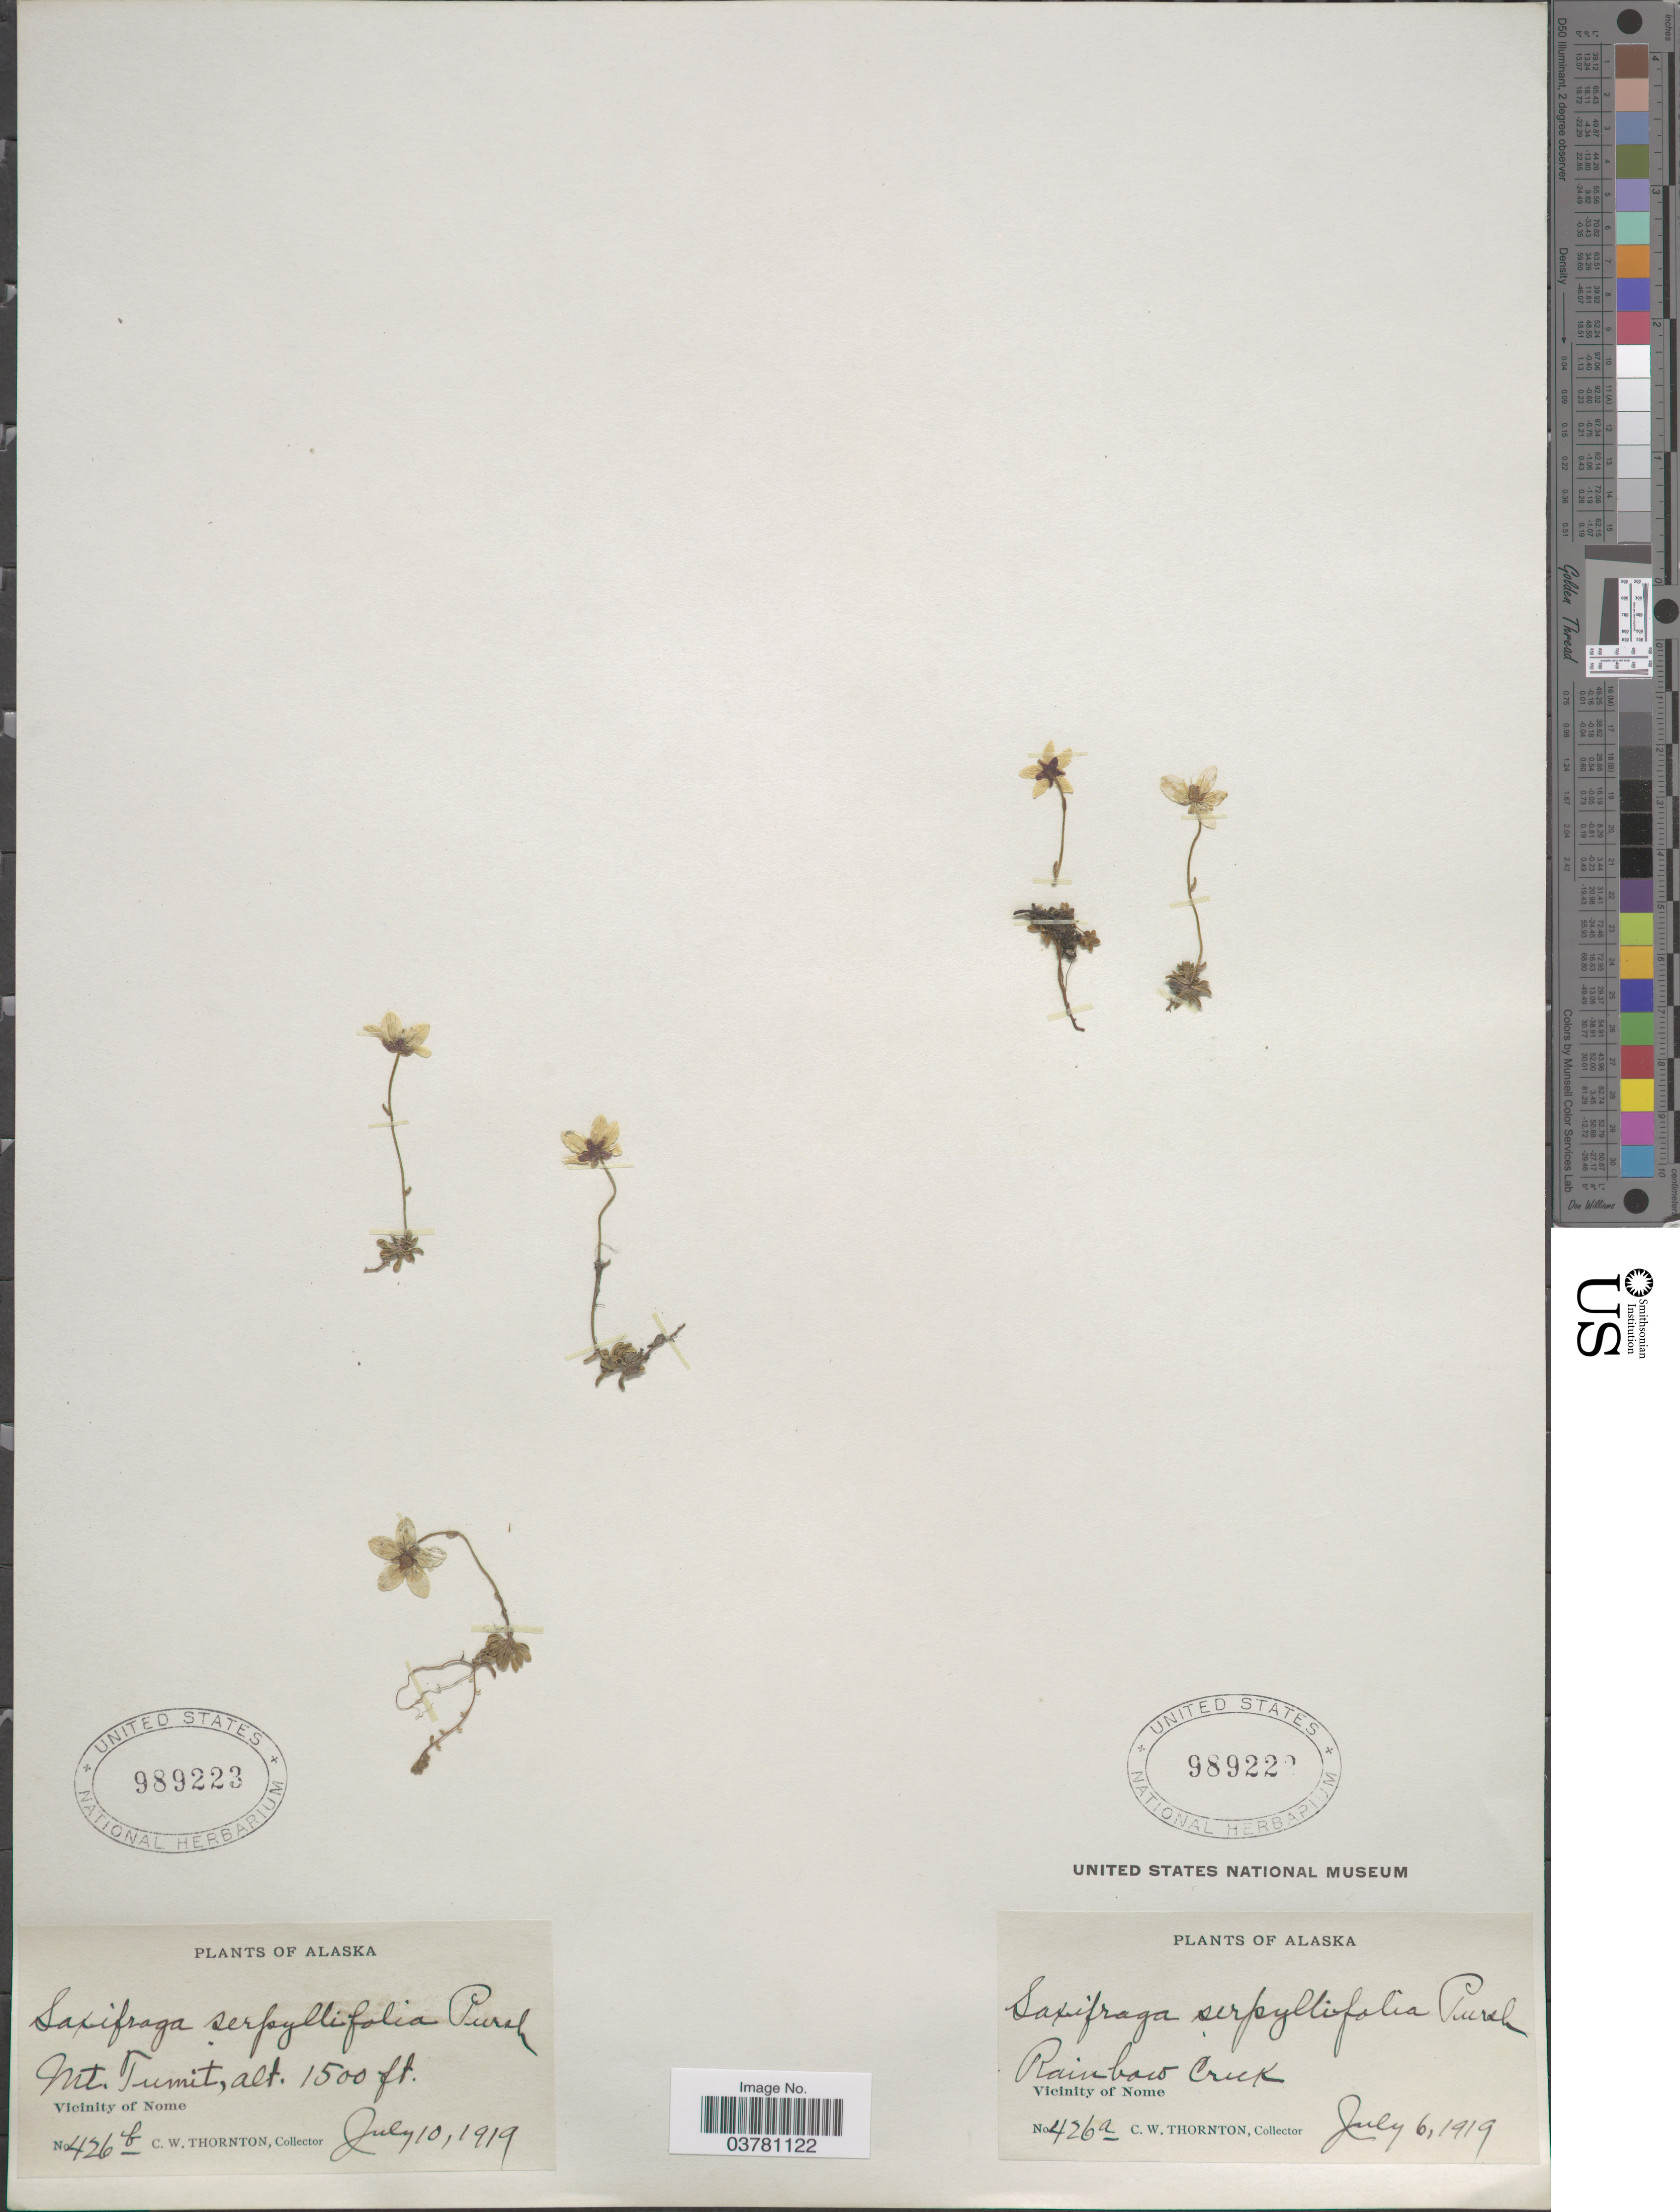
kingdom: Plantae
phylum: Tracheophyta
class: Magnoliopsida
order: Saxifragales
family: Saxifragaceae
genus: Saxifraga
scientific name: Saxifraga serpyllifolia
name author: Pursh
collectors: C. Thornton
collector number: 426b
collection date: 1919-07-10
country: United States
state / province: Alaska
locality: Mt. Tumit. Vicinity of Nome.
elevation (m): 457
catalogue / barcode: US 989223